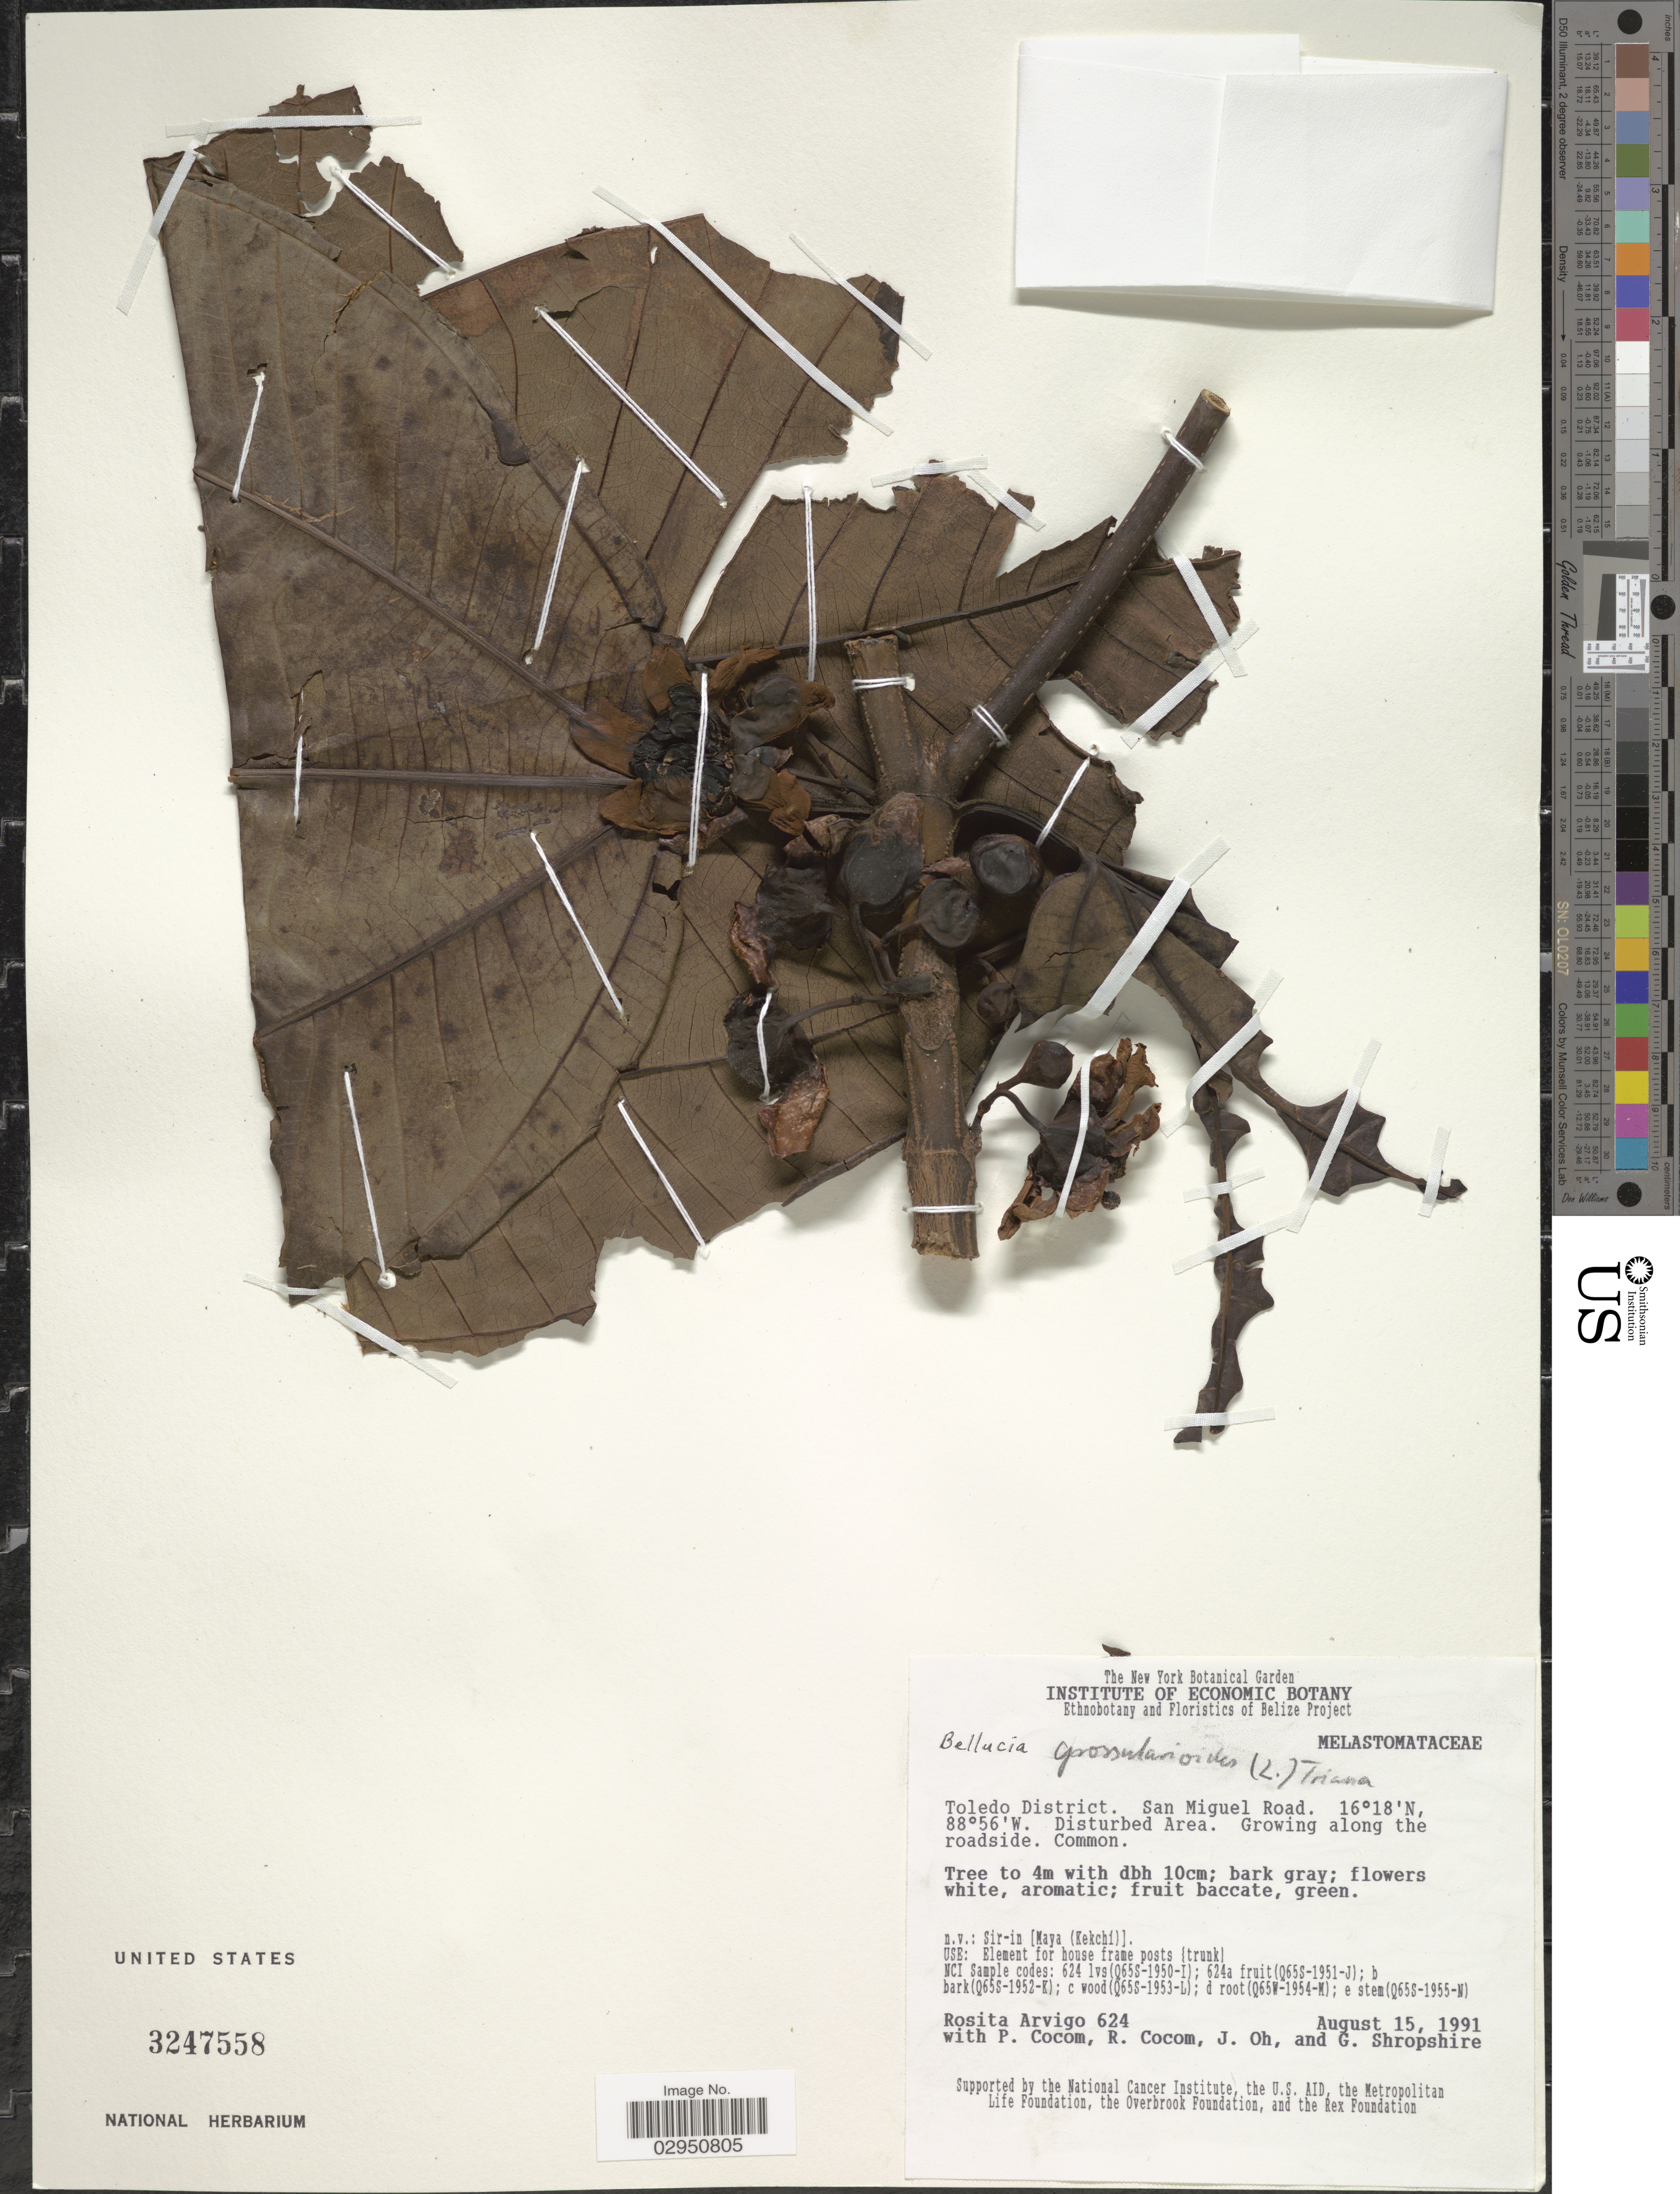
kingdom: Plantae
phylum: Tracheophyta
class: Magnoliopsida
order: Myrtales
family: Melastomataceae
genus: Bellucia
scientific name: Bellucia grossularioides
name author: (L.) Triana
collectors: R. Arvigo, P. Cocom, R. Cocom, J. Oh & G. Shropshire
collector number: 624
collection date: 1991-08-15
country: Belize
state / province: Toledo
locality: Toledo District. San Miguel Road.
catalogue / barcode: US 3247558